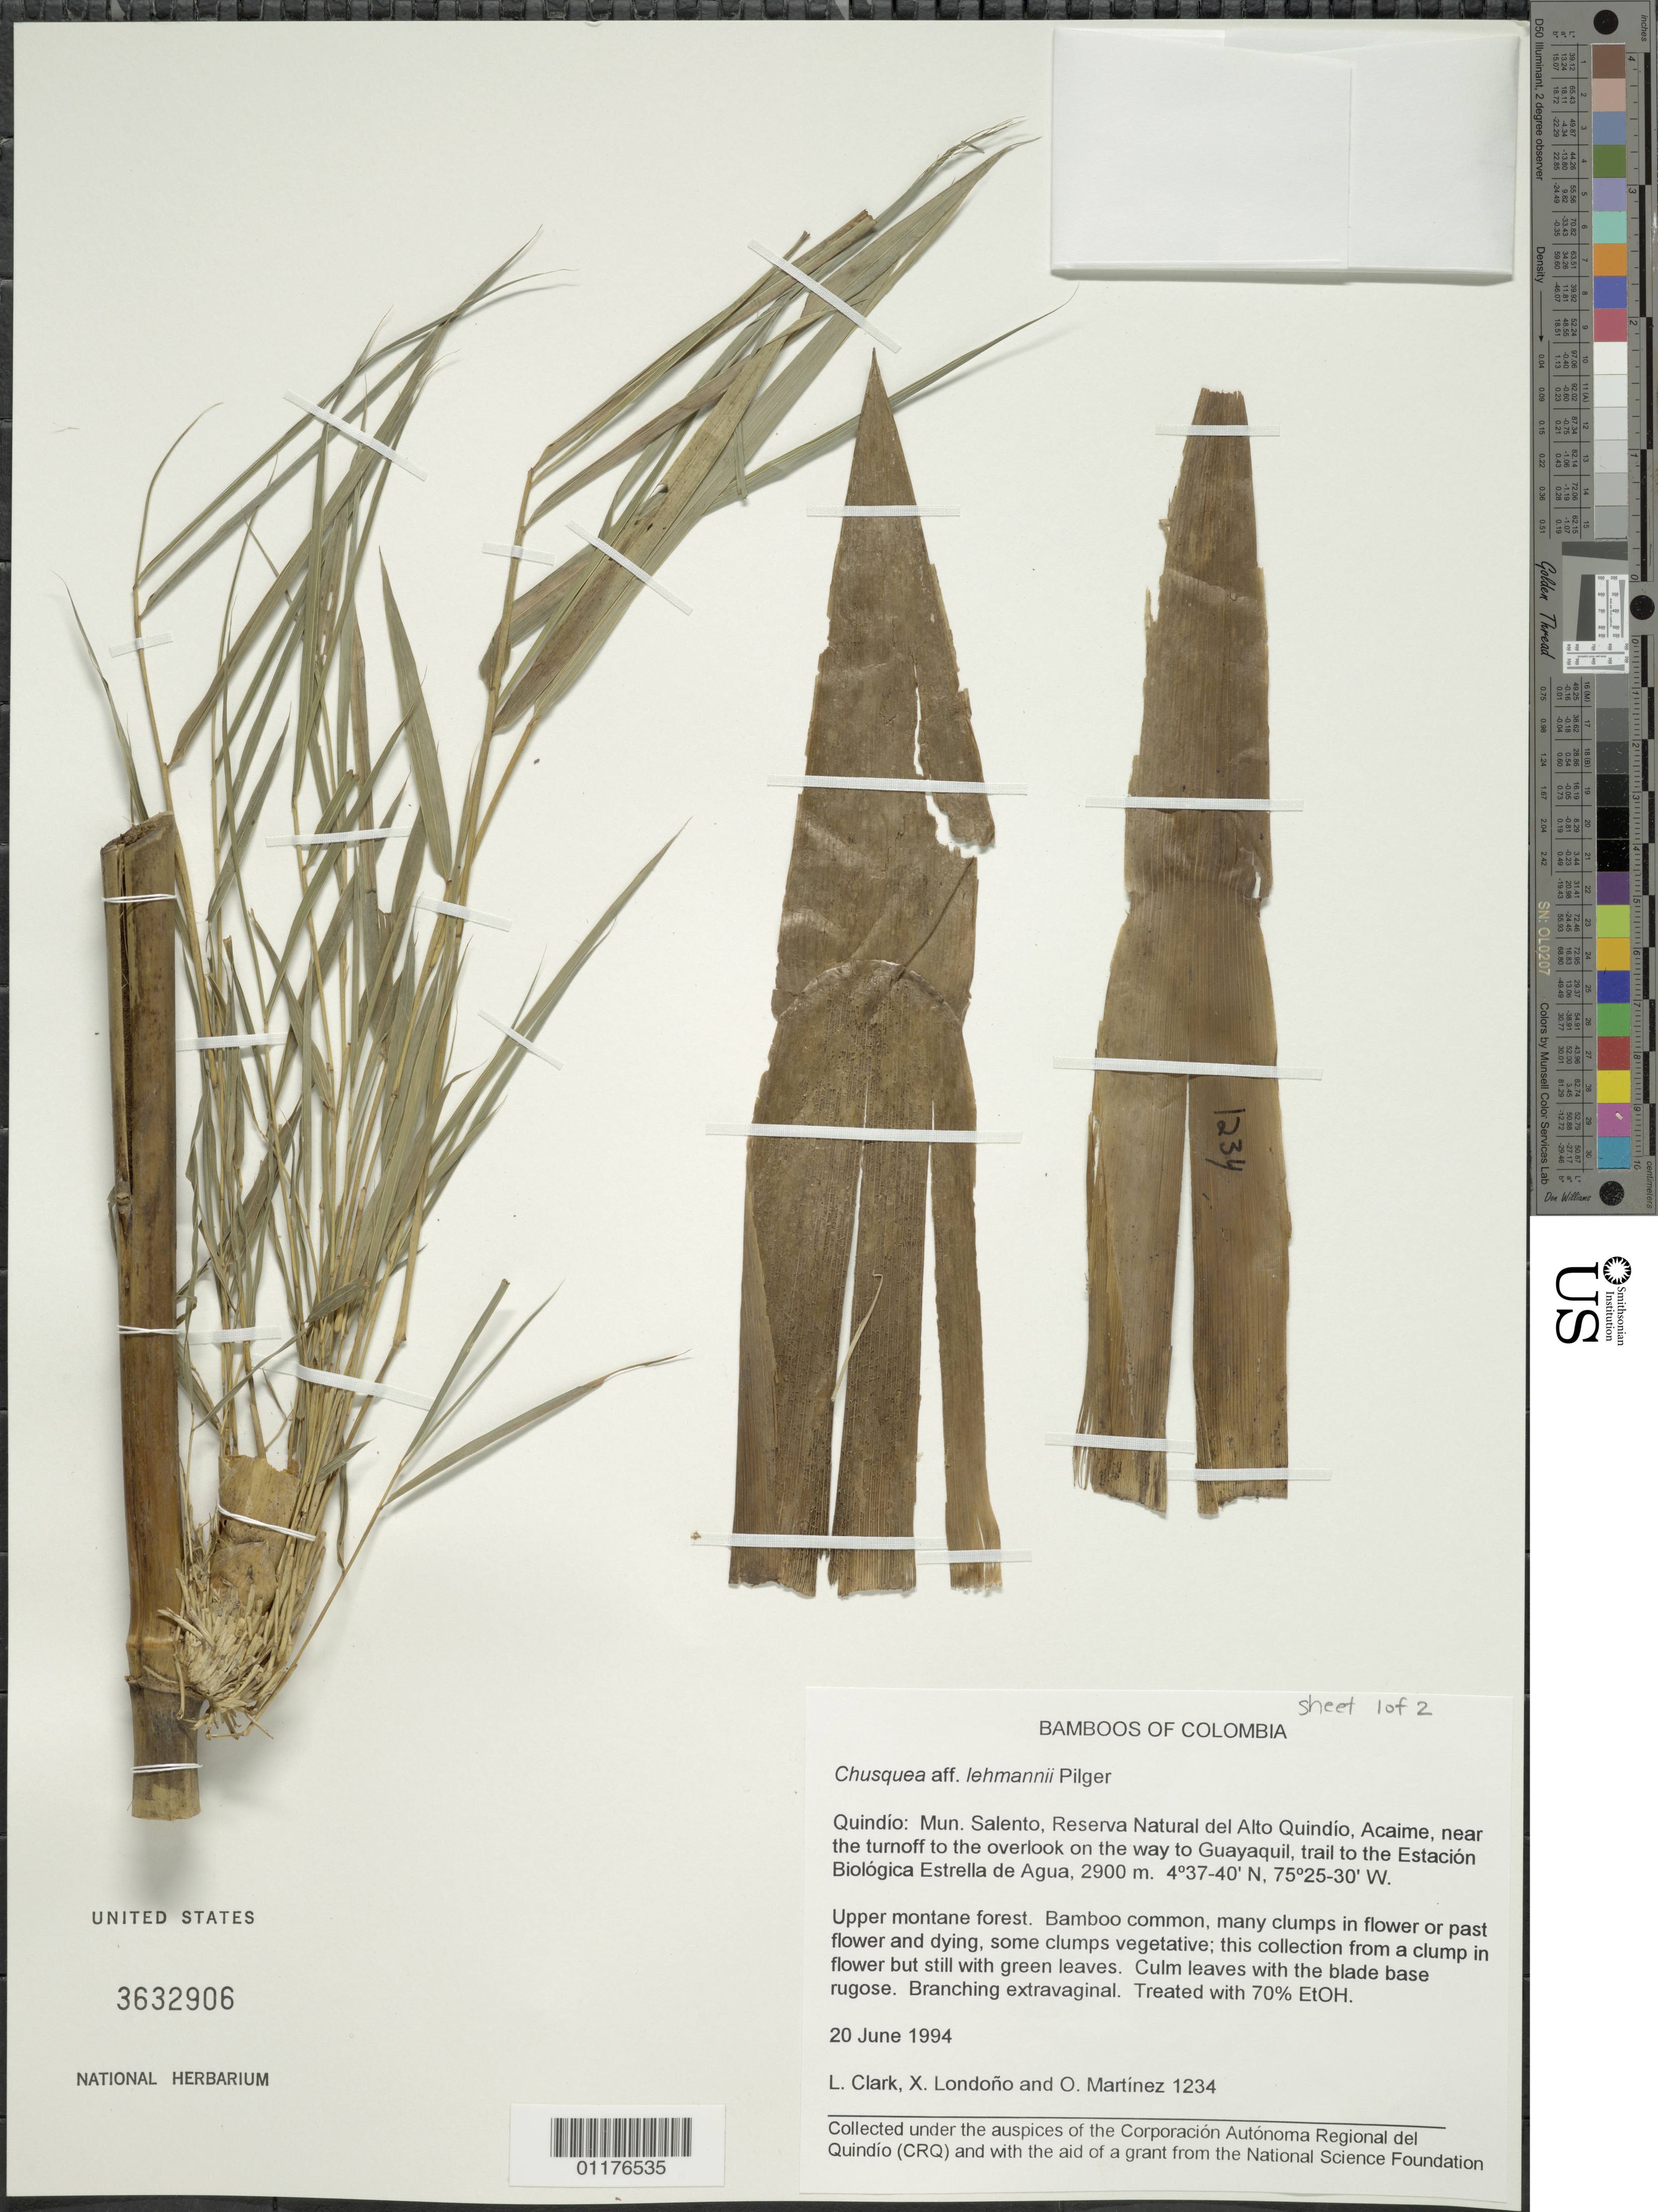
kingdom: Plantae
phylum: Tracheophyta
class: Liliopsida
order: Poales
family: Poaceae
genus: Chusquea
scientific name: Chusquea lehmannii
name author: Pilg.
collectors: L. G. Clark, X. Londoño & O. Martinez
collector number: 1234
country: Colombia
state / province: Quindío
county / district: Salento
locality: Reserva Natural del Alto Quindio. Acaime, near the turnoff to the overlook on the way to Guayaquil, trail to the Estacion Biologica Estrella de Agua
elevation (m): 2880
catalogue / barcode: US 3632906